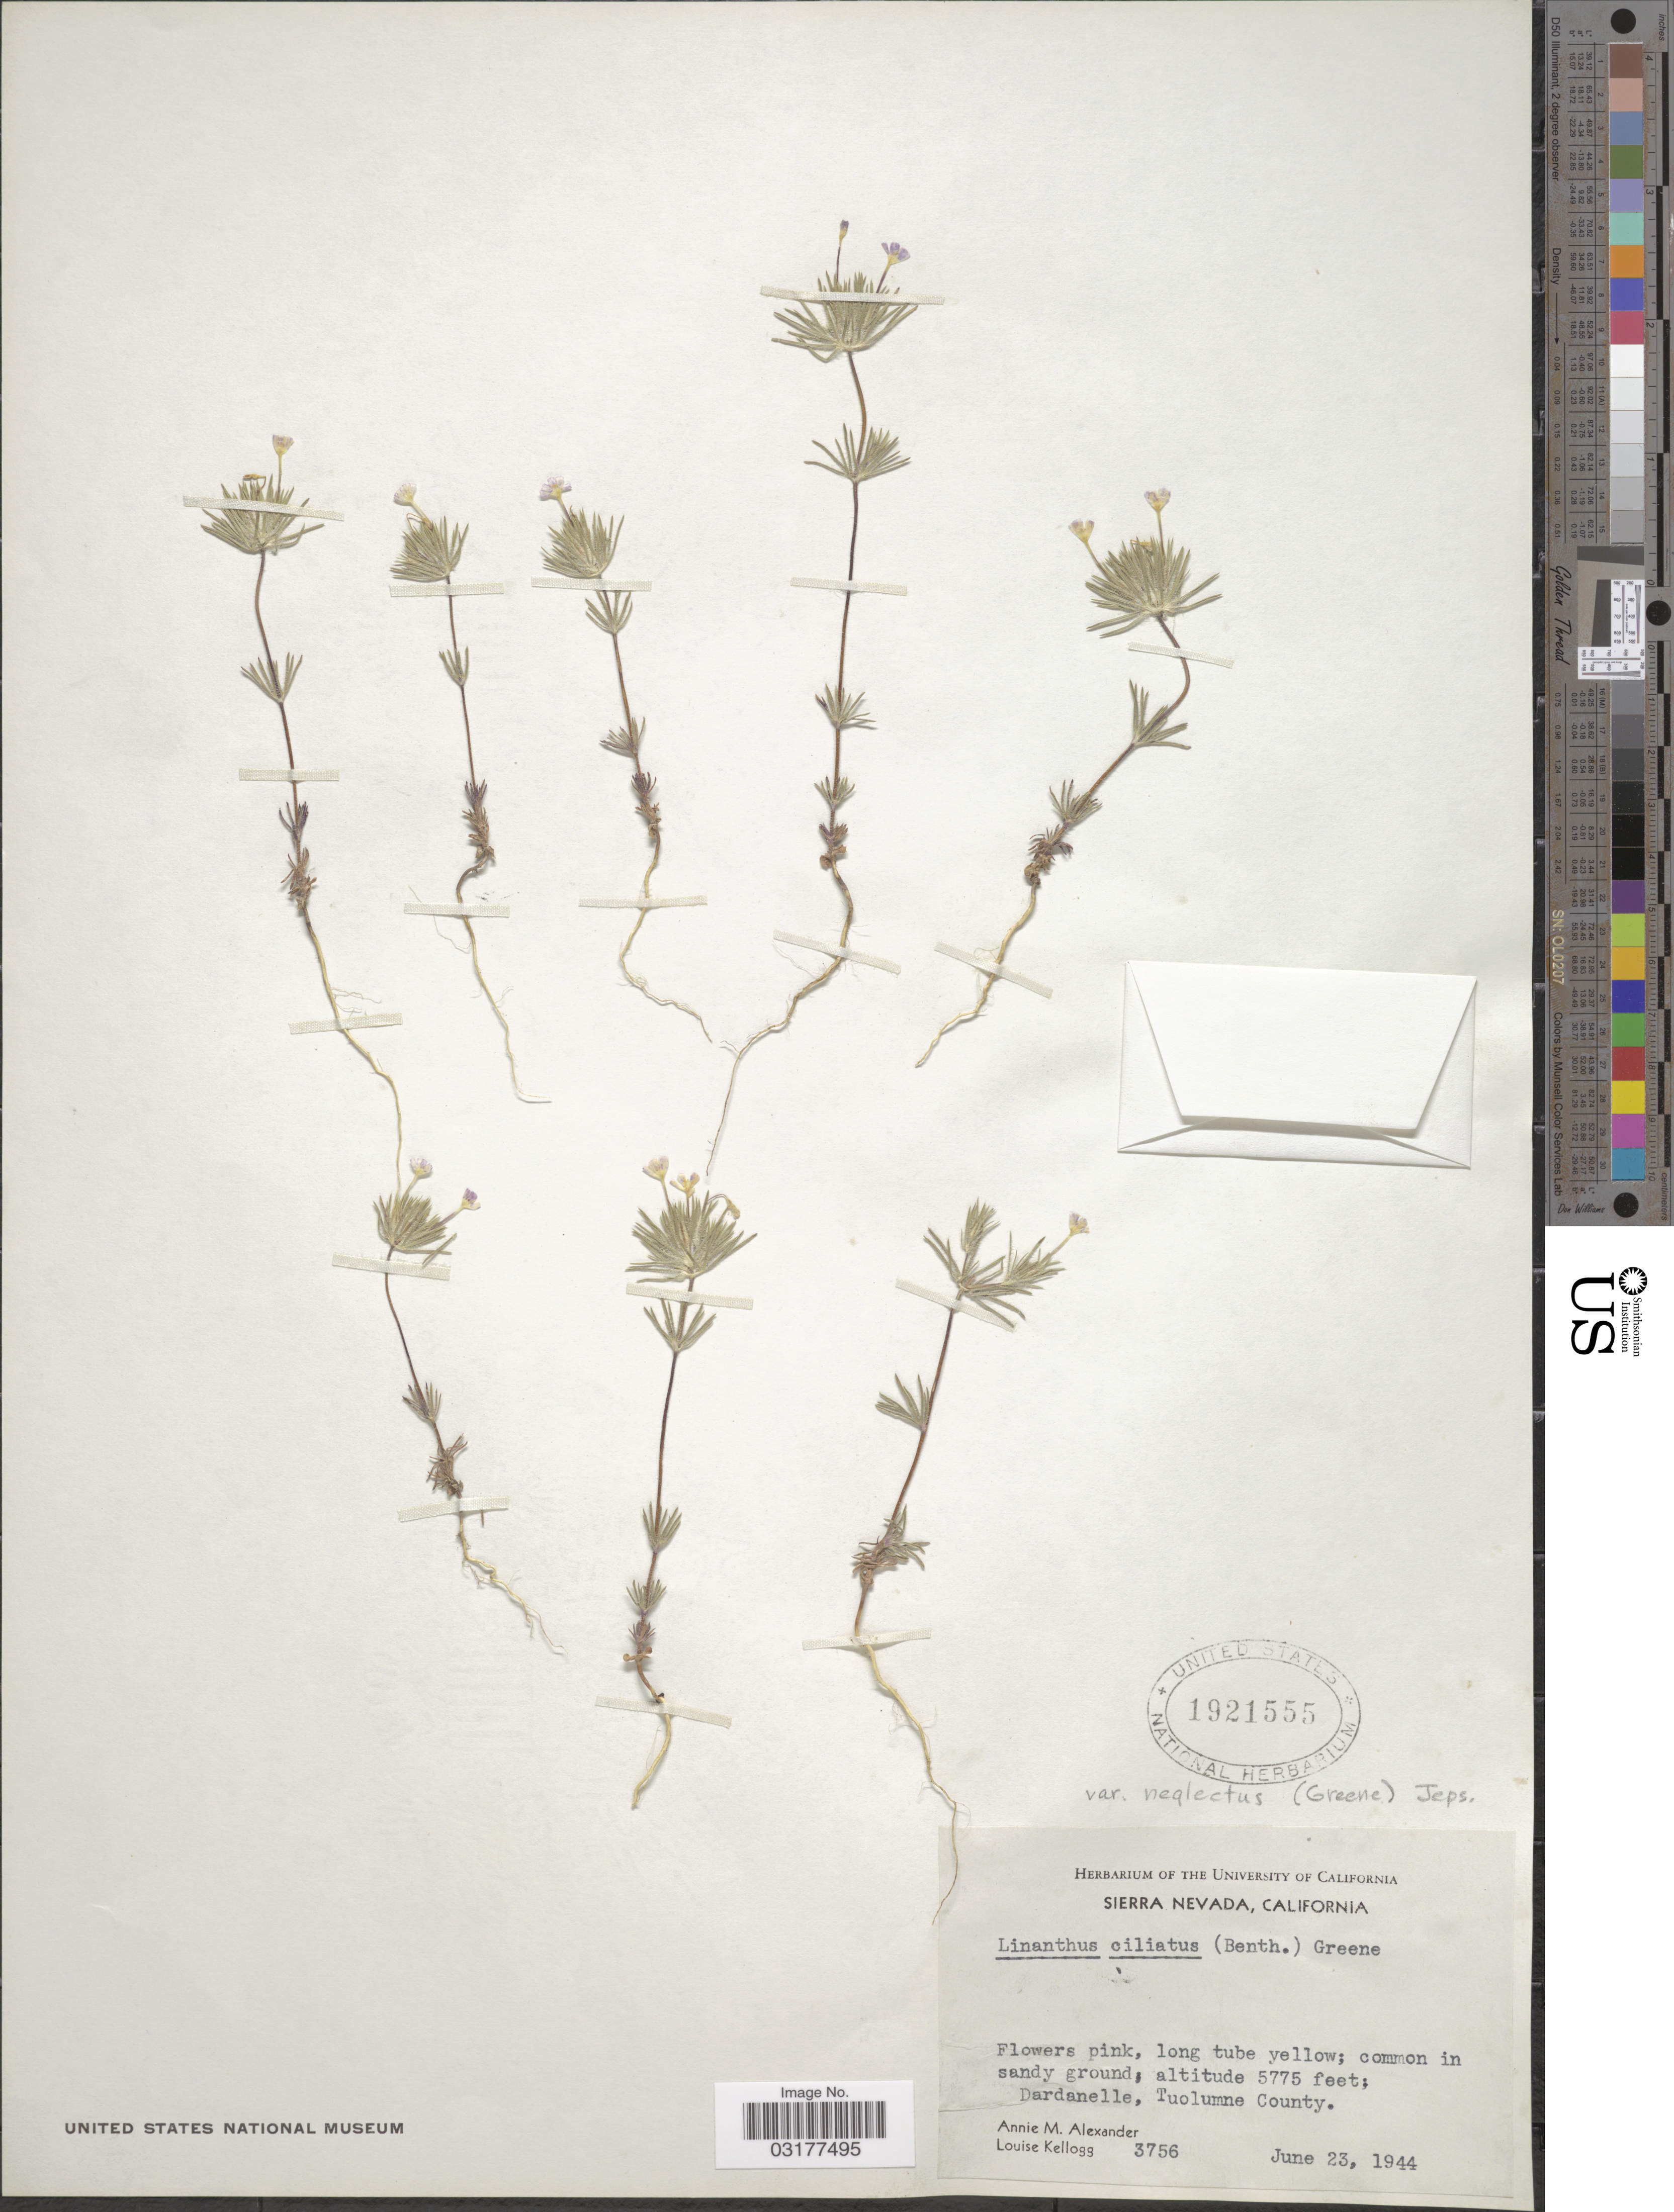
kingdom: Plantae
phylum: Tracheophyta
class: Magnoliopsida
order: Ericales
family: Polemoniaceae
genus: Leptosiphon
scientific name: Leptosiphon ciliatus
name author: (Benth.) Jeps.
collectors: A. M. Alexander & L. Kellogg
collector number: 3756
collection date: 1944-06-23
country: United States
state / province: California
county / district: Tuolumne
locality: Sierra Nevada. Dardanelle, Tuolumne County.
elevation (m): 1760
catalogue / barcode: US 1921555